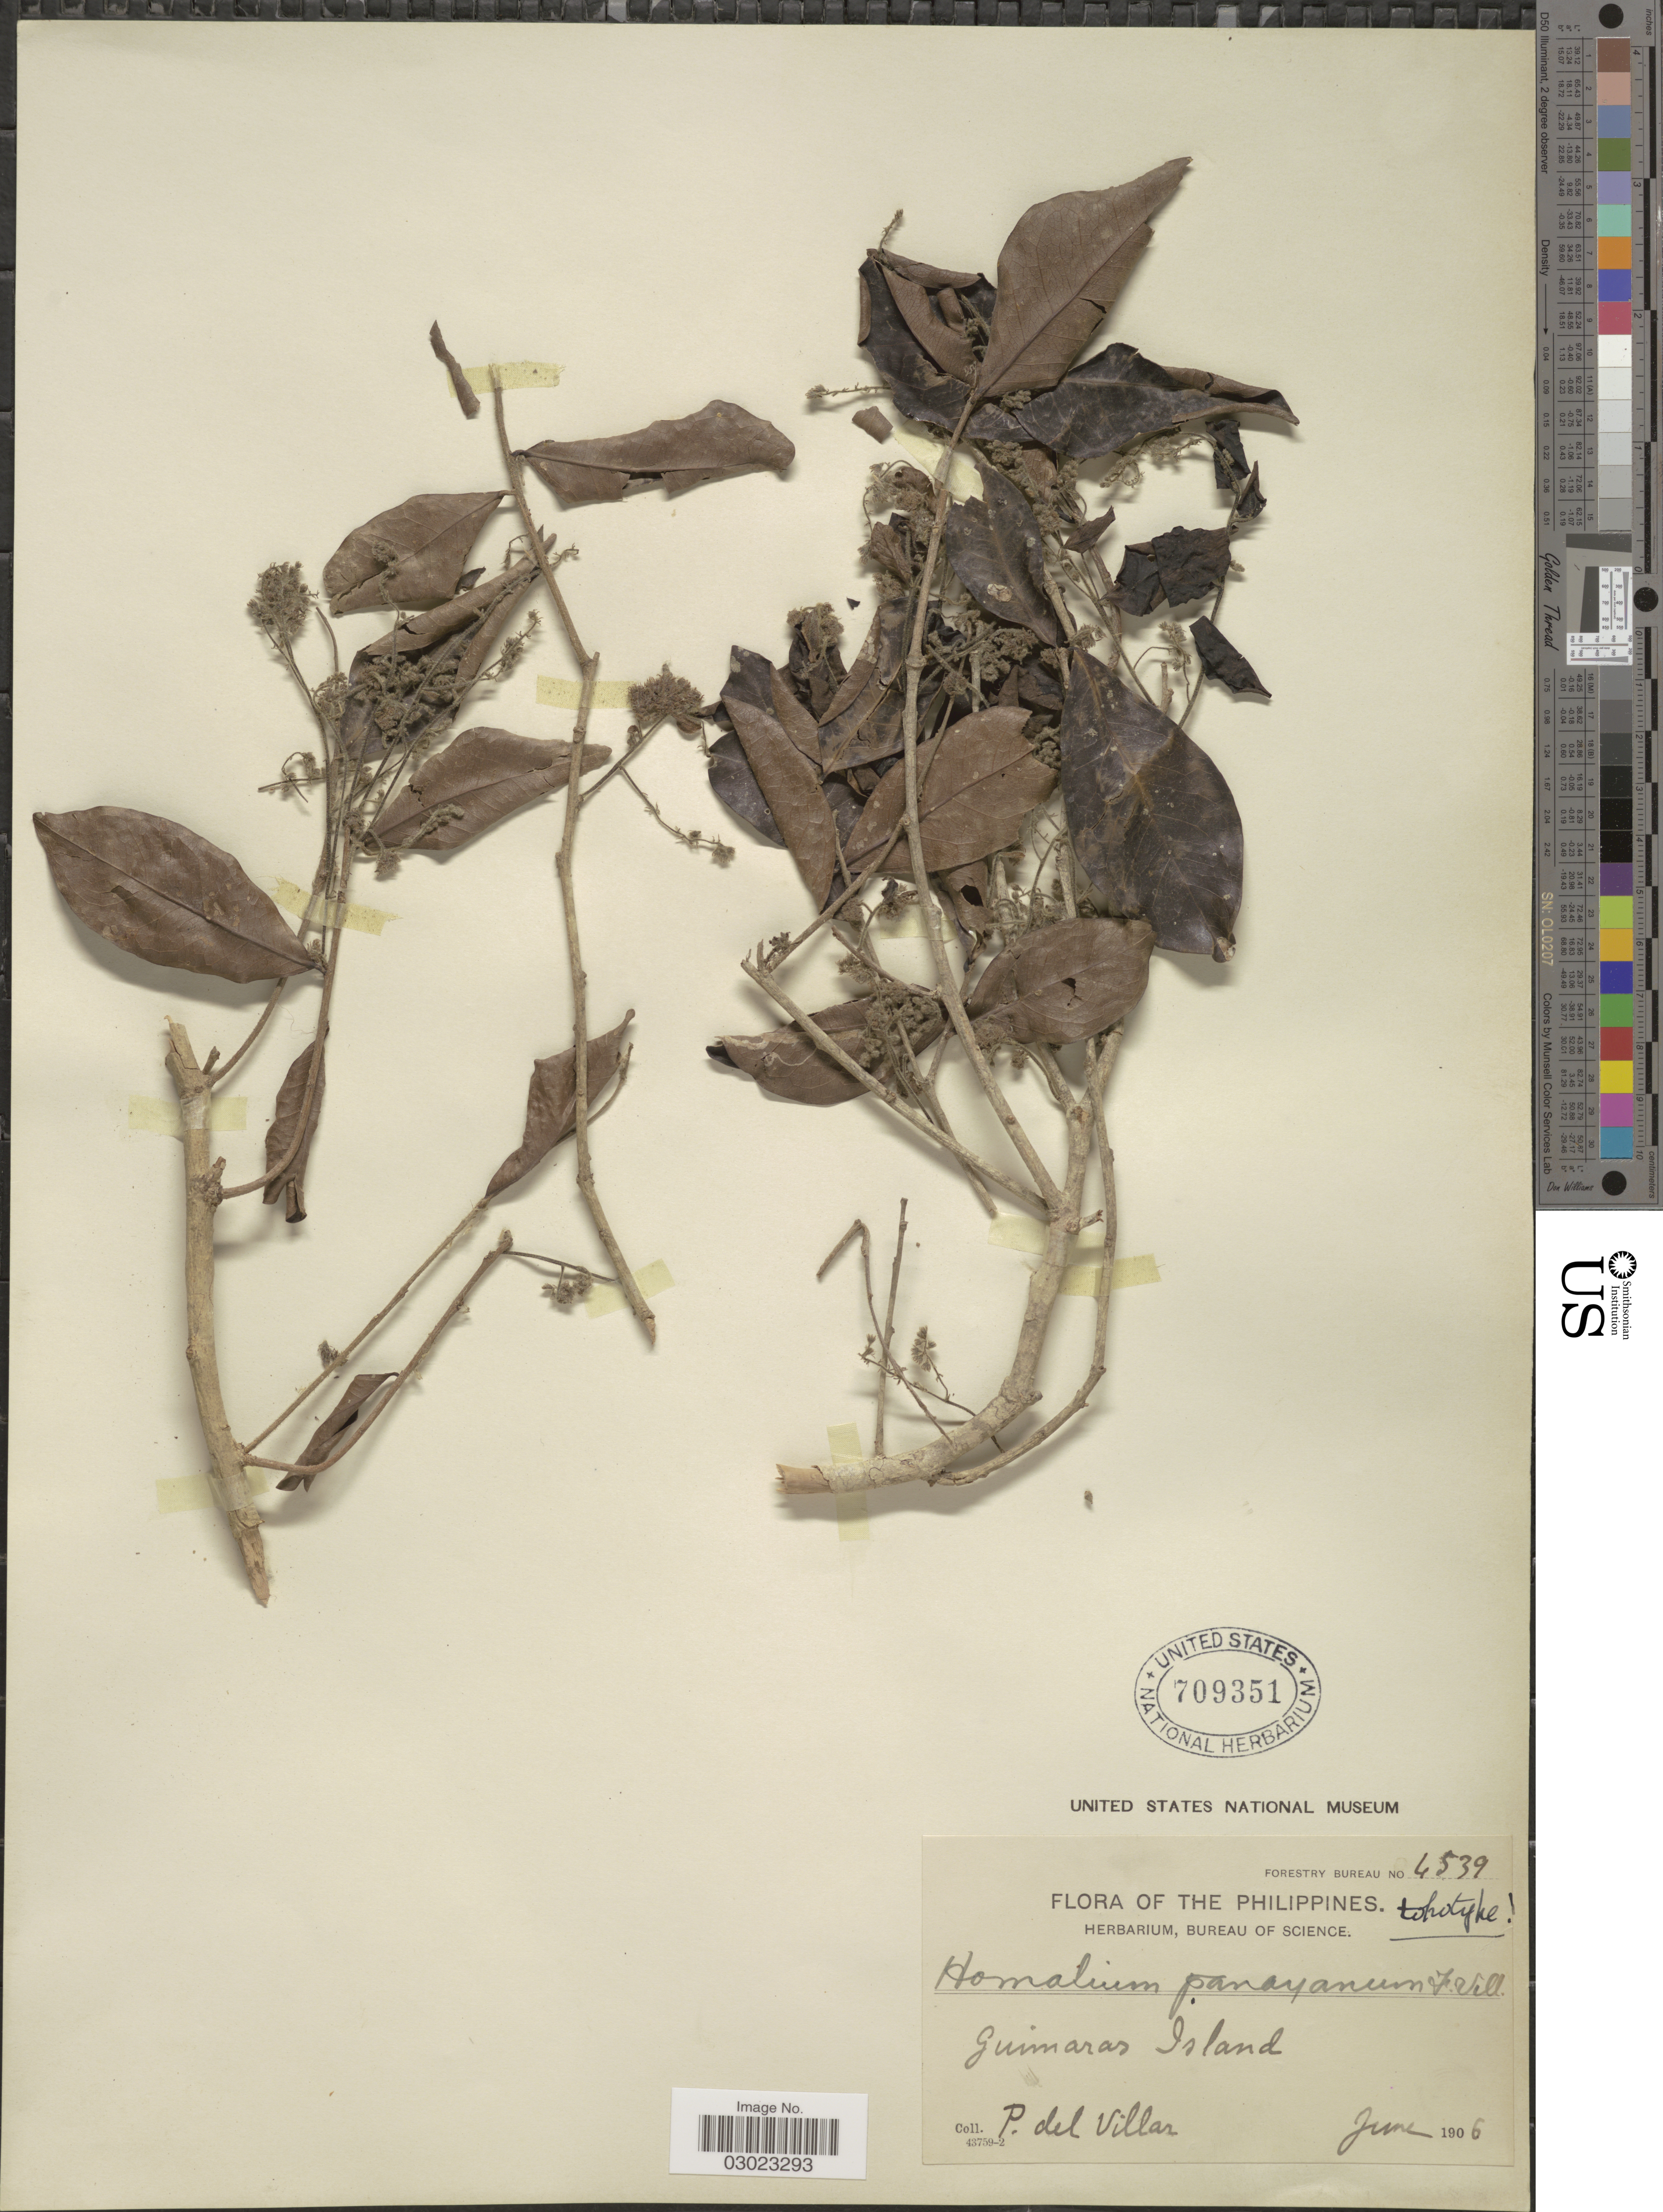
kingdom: Plantae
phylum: Tracheophyta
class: Magnoliopsida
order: Malpighiales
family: Salicaceae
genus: Homalium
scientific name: Homalium panayanum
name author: Fern.-Vill.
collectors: P. Del Villar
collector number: Forestry Bureau 4539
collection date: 1906-06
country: Philippines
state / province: Western Visayas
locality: Guimaras Island.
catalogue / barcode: US 709351